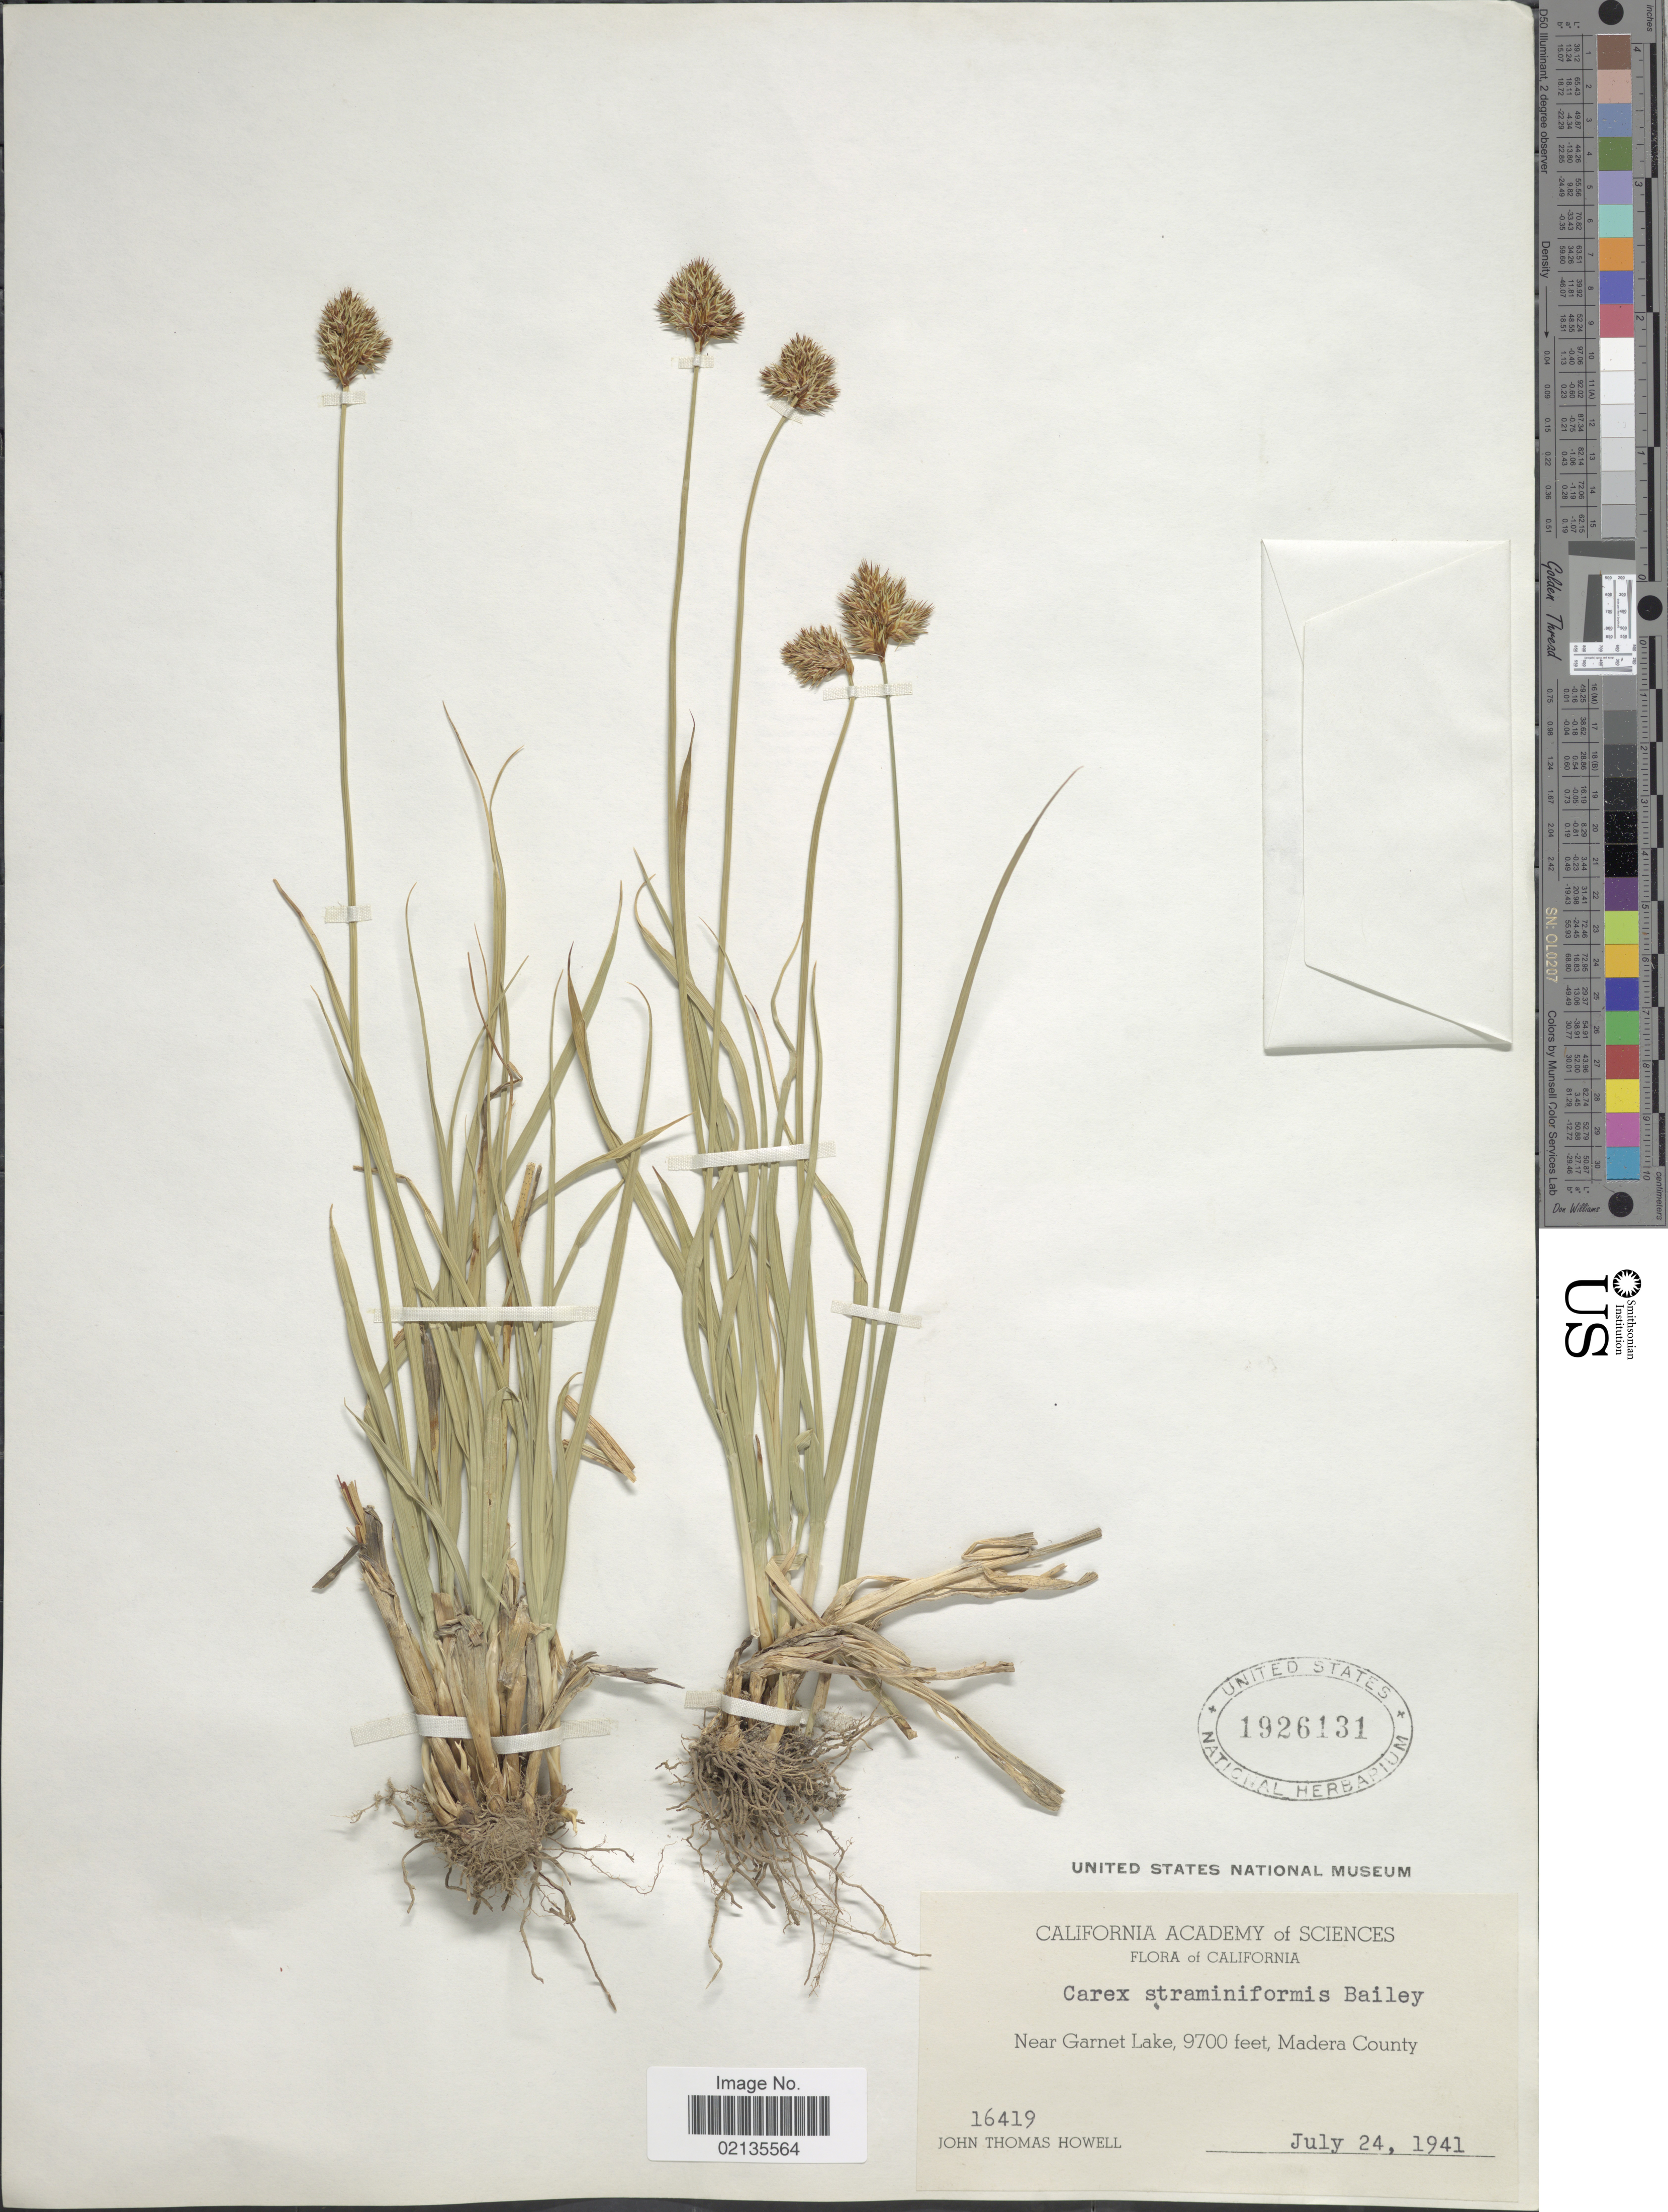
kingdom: Plantae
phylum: Tracheophyta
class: Liliopsida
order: Poales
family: Cyperaceae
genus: Carex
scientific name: Carex straminiformis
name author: L.H. Bailey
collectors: J. T. Howell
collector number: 16419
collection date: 1941-07-24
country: United States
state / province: California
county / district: Madera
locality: Near Garnet Lake, Madera County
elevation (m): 2957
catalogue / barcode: US 1926131